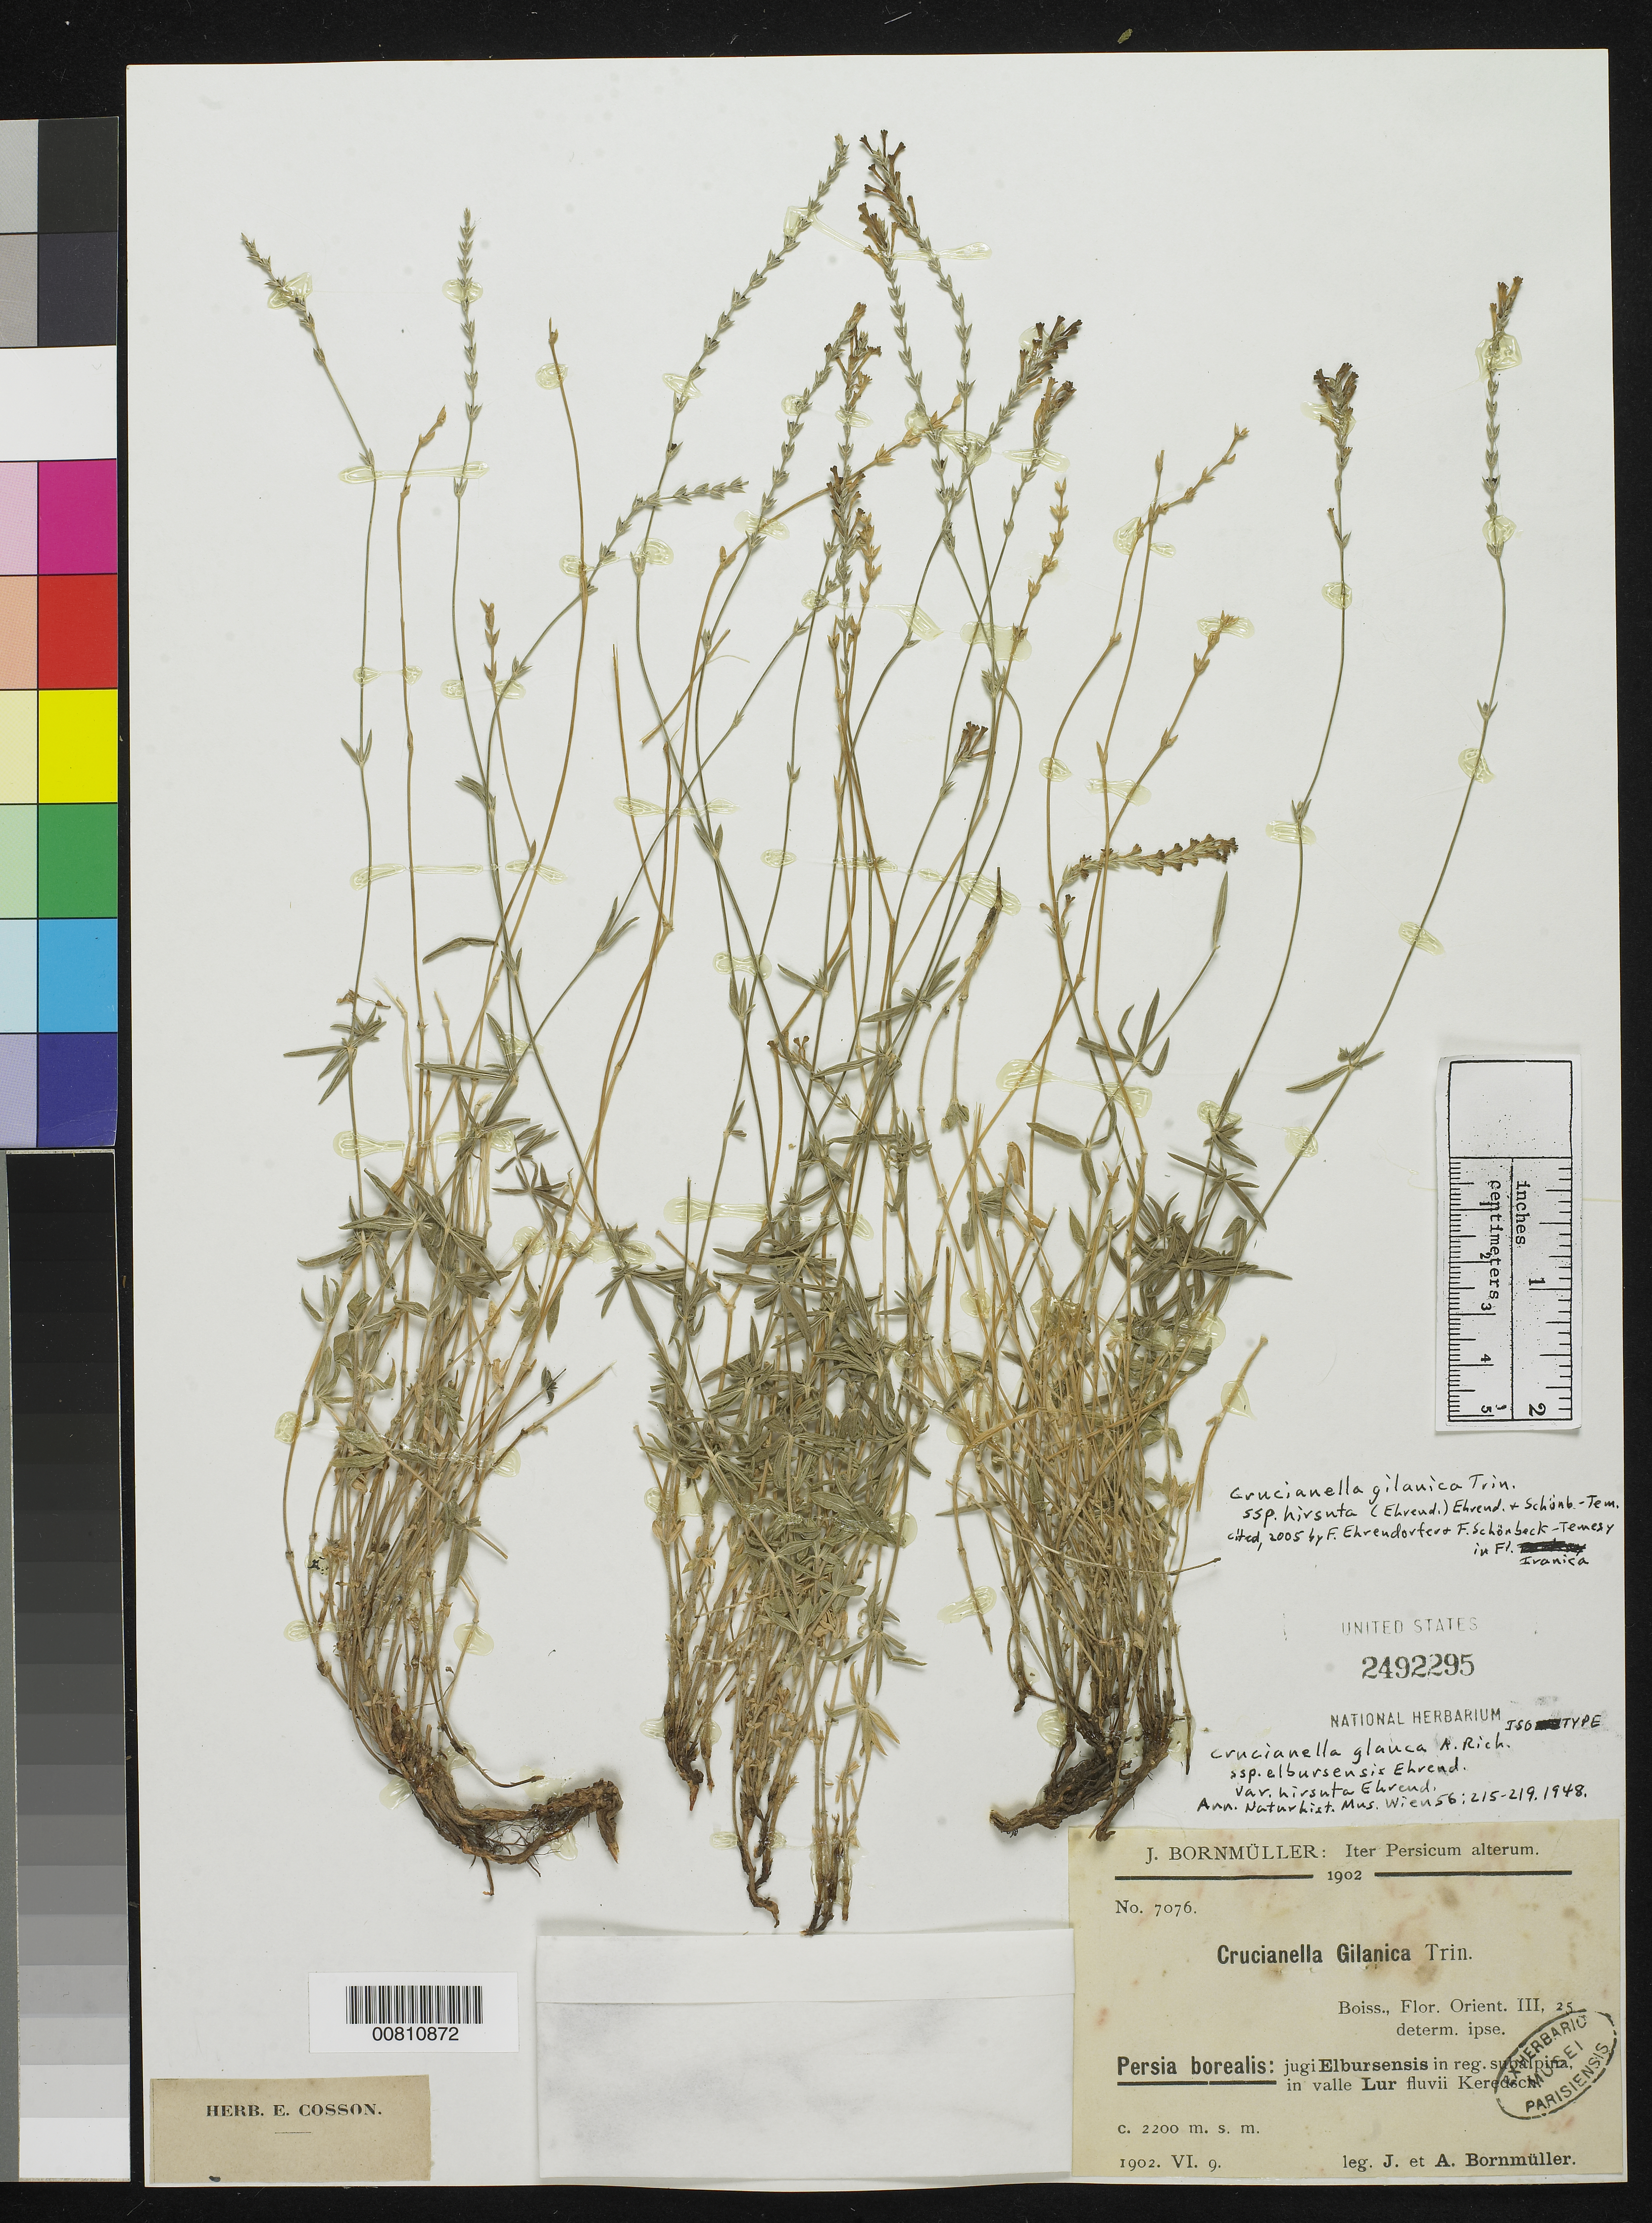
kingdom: Plantae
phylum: Tracheophyta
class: Magnoliopsida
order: Gentianales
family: Rubiaceae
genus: Crucianella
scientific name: Crucianella glauca subsp. elbursensis var. hirsuta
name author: Ehrend.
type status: Isotype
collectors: J. Bornmüller & A. Bornmüller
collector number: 7076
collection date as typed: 09 Jun 1902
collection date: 1902-06-09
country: Iran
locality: Persia borealis: jugi Elbursensis in reg. subalpina, in valle Lur fluvii Keredsch.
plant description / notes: Cited 2005 by F. Ehrendorfer & F. Schönbeck-Temesy in Fl. Iranica.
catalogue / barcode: US 2492295